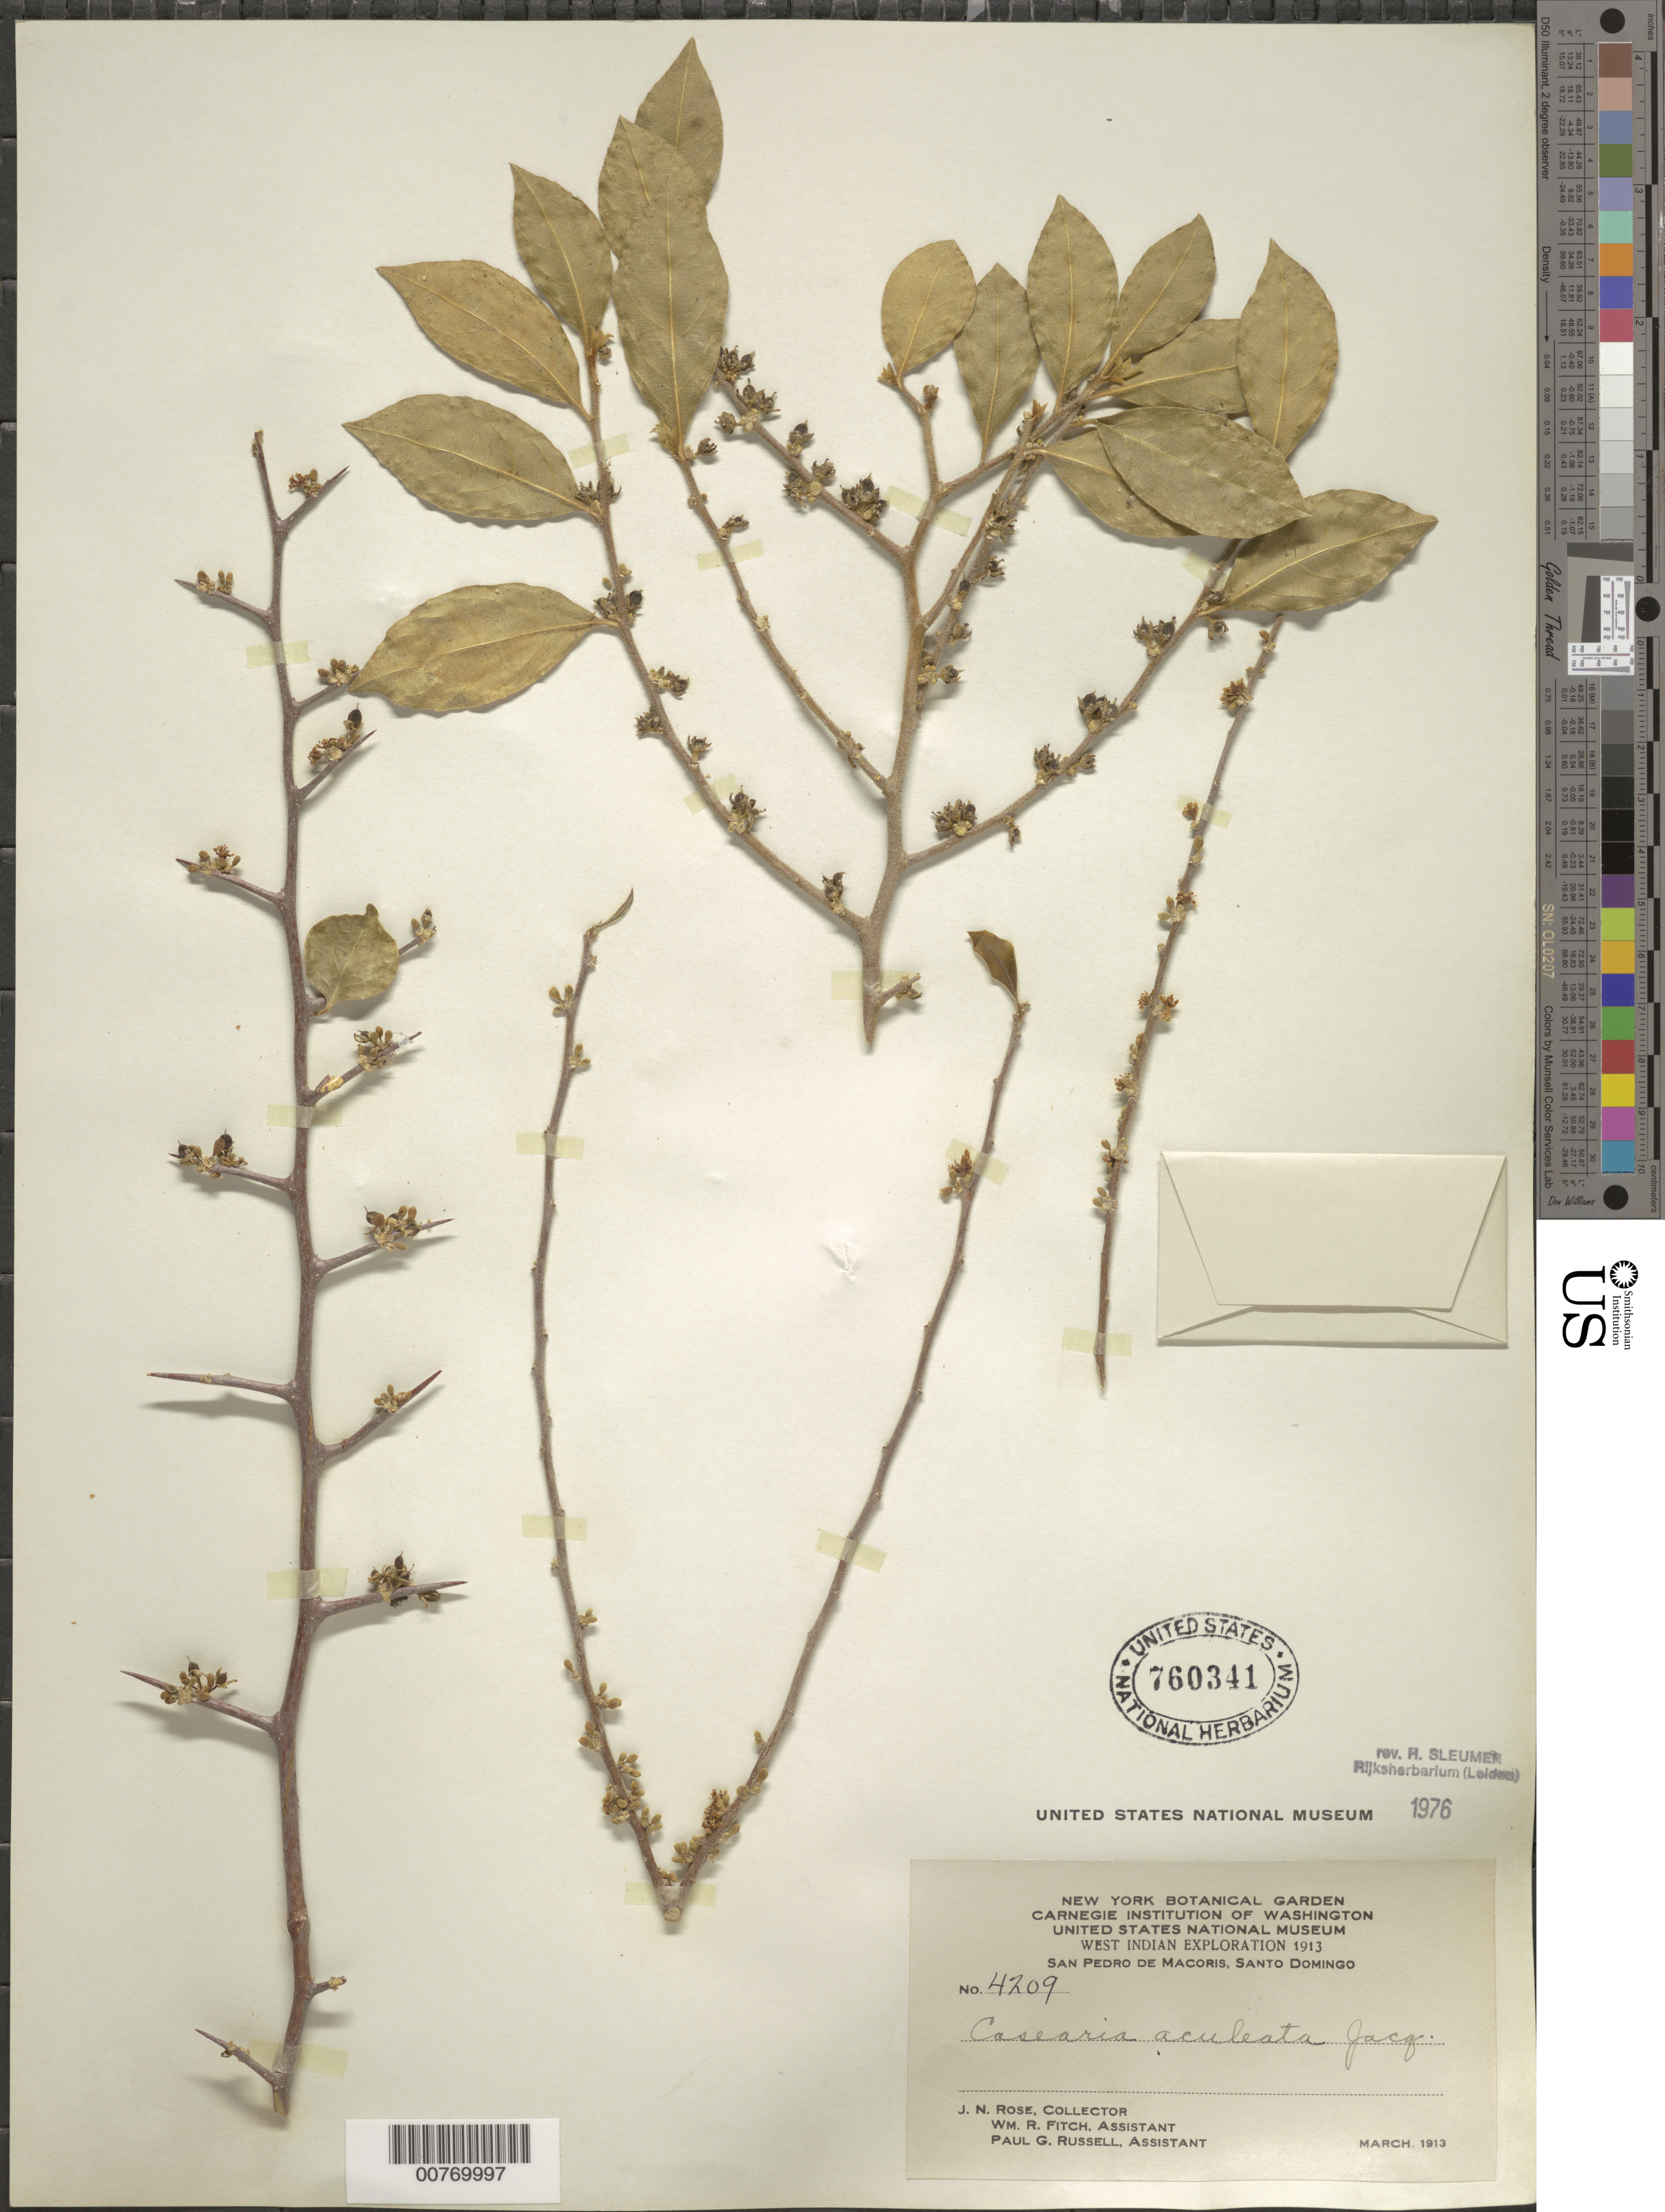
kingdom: Plantae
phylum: Tracheophyta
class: Magnoliopsida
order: Malpighiales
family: Salicaceae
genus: Casearia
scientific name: Casearia aculeata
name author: Jacq.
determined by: Sleumer, H. O.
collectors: J. N. Rose, W. R. Fitch & P. G. Russell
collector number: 4209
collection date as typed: Mar 1913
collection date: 1913-03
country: Dominican Republic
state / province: San Pedro de Macoris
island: Hispaniola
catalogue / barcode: US 760341